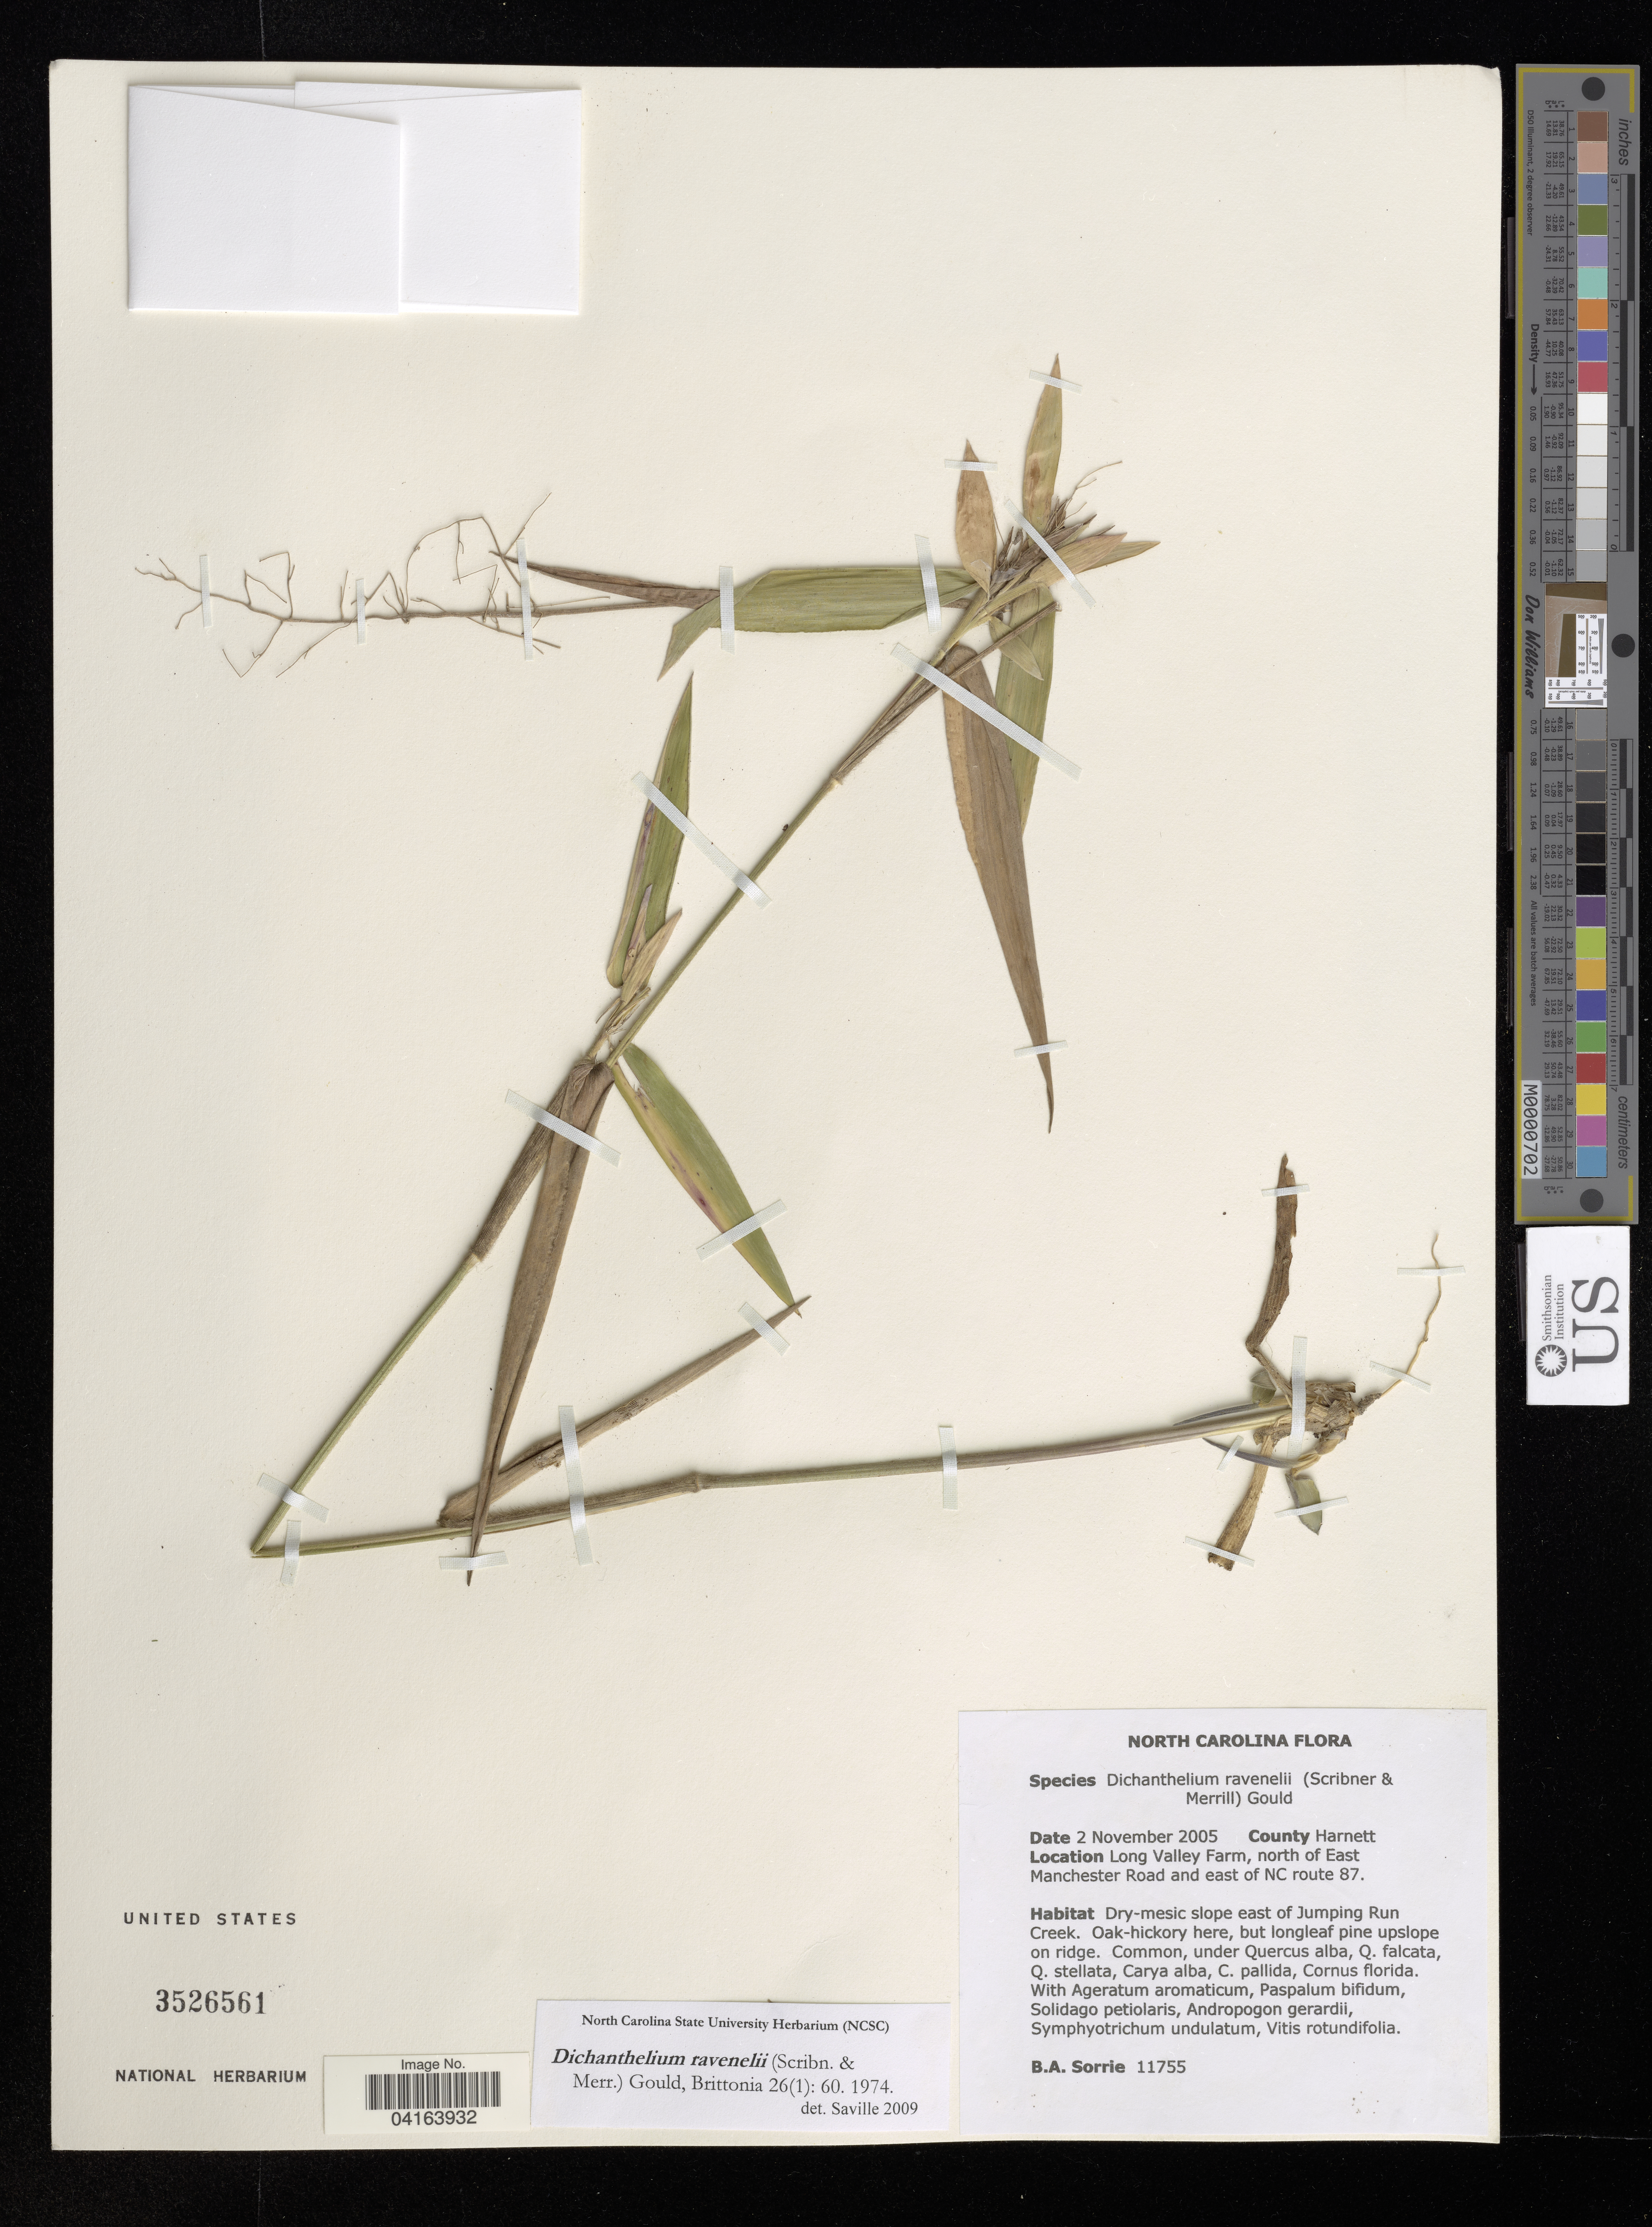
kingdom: Plantae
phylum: Tracheophyta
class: Liliopsida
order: Poales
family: Poaceae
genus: Dichanthelium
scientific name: Dichanthelium ravenelii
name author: (Scribn. & Merr.) Gould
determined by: Saville, A. C., (NCSC), North Carolina State University (UNITED STATES)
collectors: B. Sorrie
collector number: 11755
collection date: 2005-11-02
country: United States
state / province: North Carolina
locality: County Harnett. Long Valley Farm, north of East Manchester Road and east of NC route 87.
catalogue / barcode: US 3526561